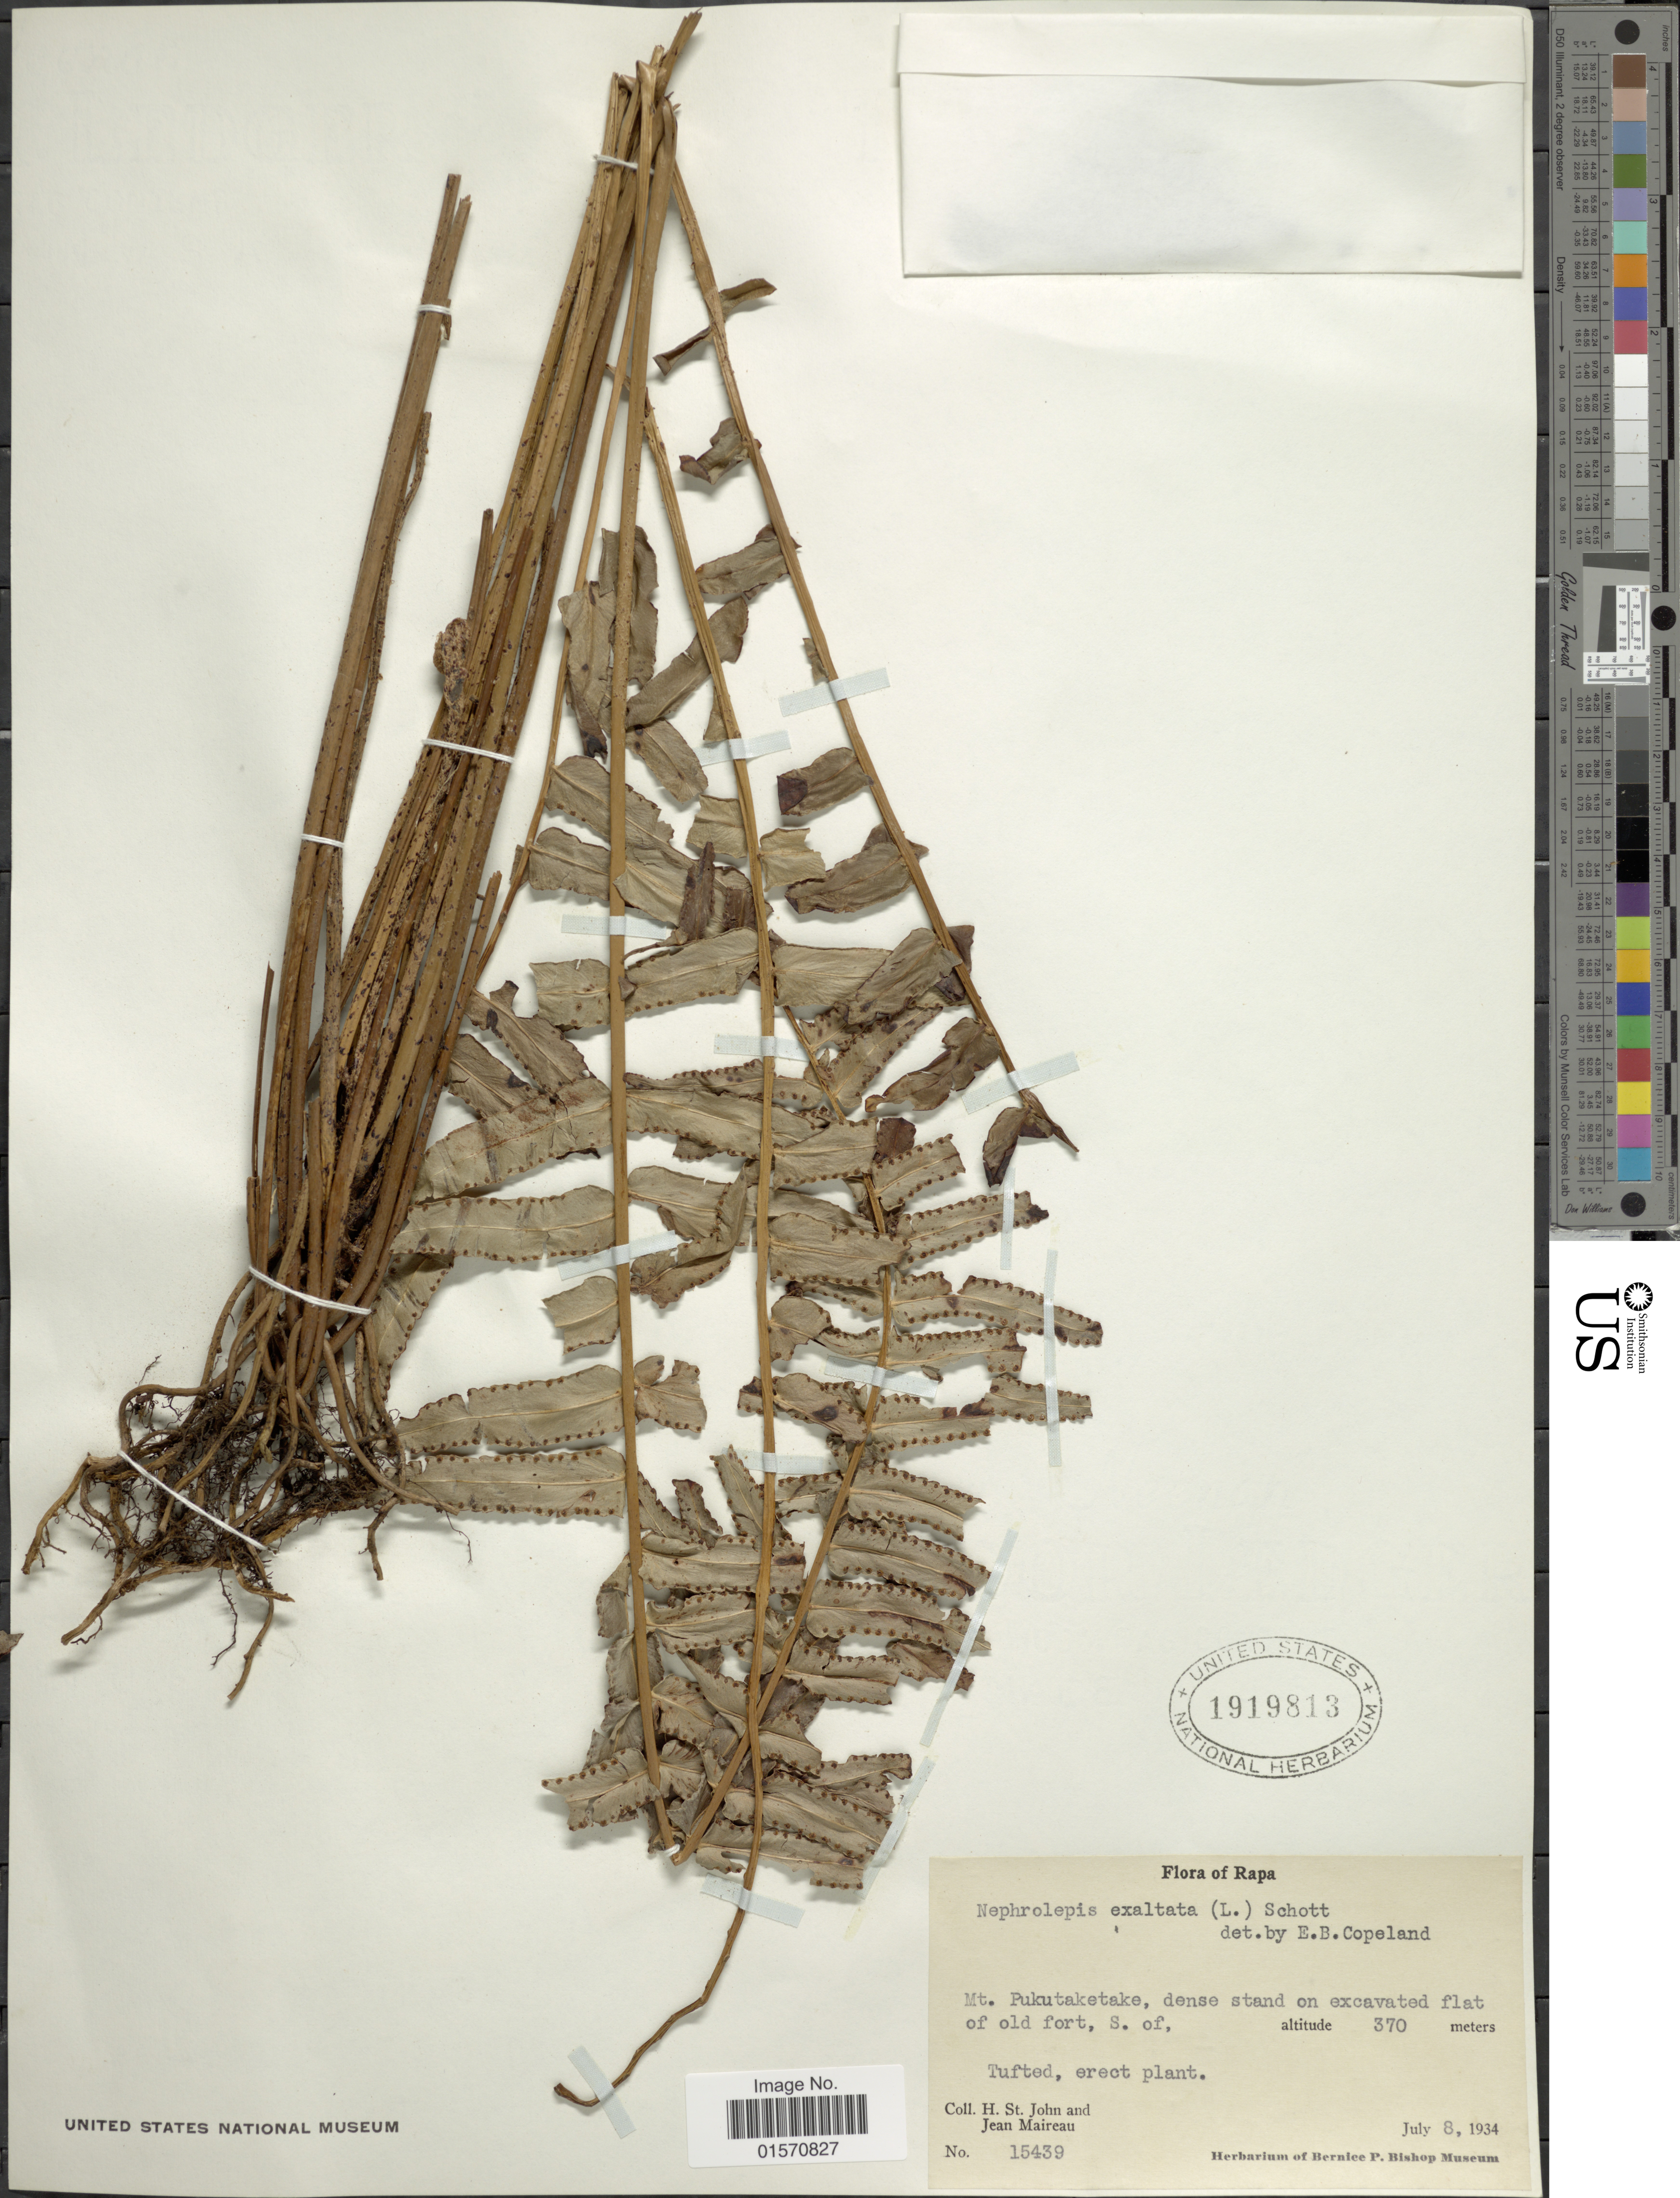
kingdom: Plantae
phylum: Tracheophyta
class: Polypodiopsida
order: Polypodiales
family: Nephrolepidaceae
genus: Nephrolepis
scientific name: Nephrolepis biserrata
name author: (Sw.) Schott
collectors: H. St. John & J. Maireau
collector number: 15439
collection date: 1934-07-08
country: French Polynesia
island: Rapa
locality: Rapa. Mt. Pukutaketake, dense stand on excavated flat on old fort, S. of,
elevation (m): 370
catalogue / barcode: US 1919813